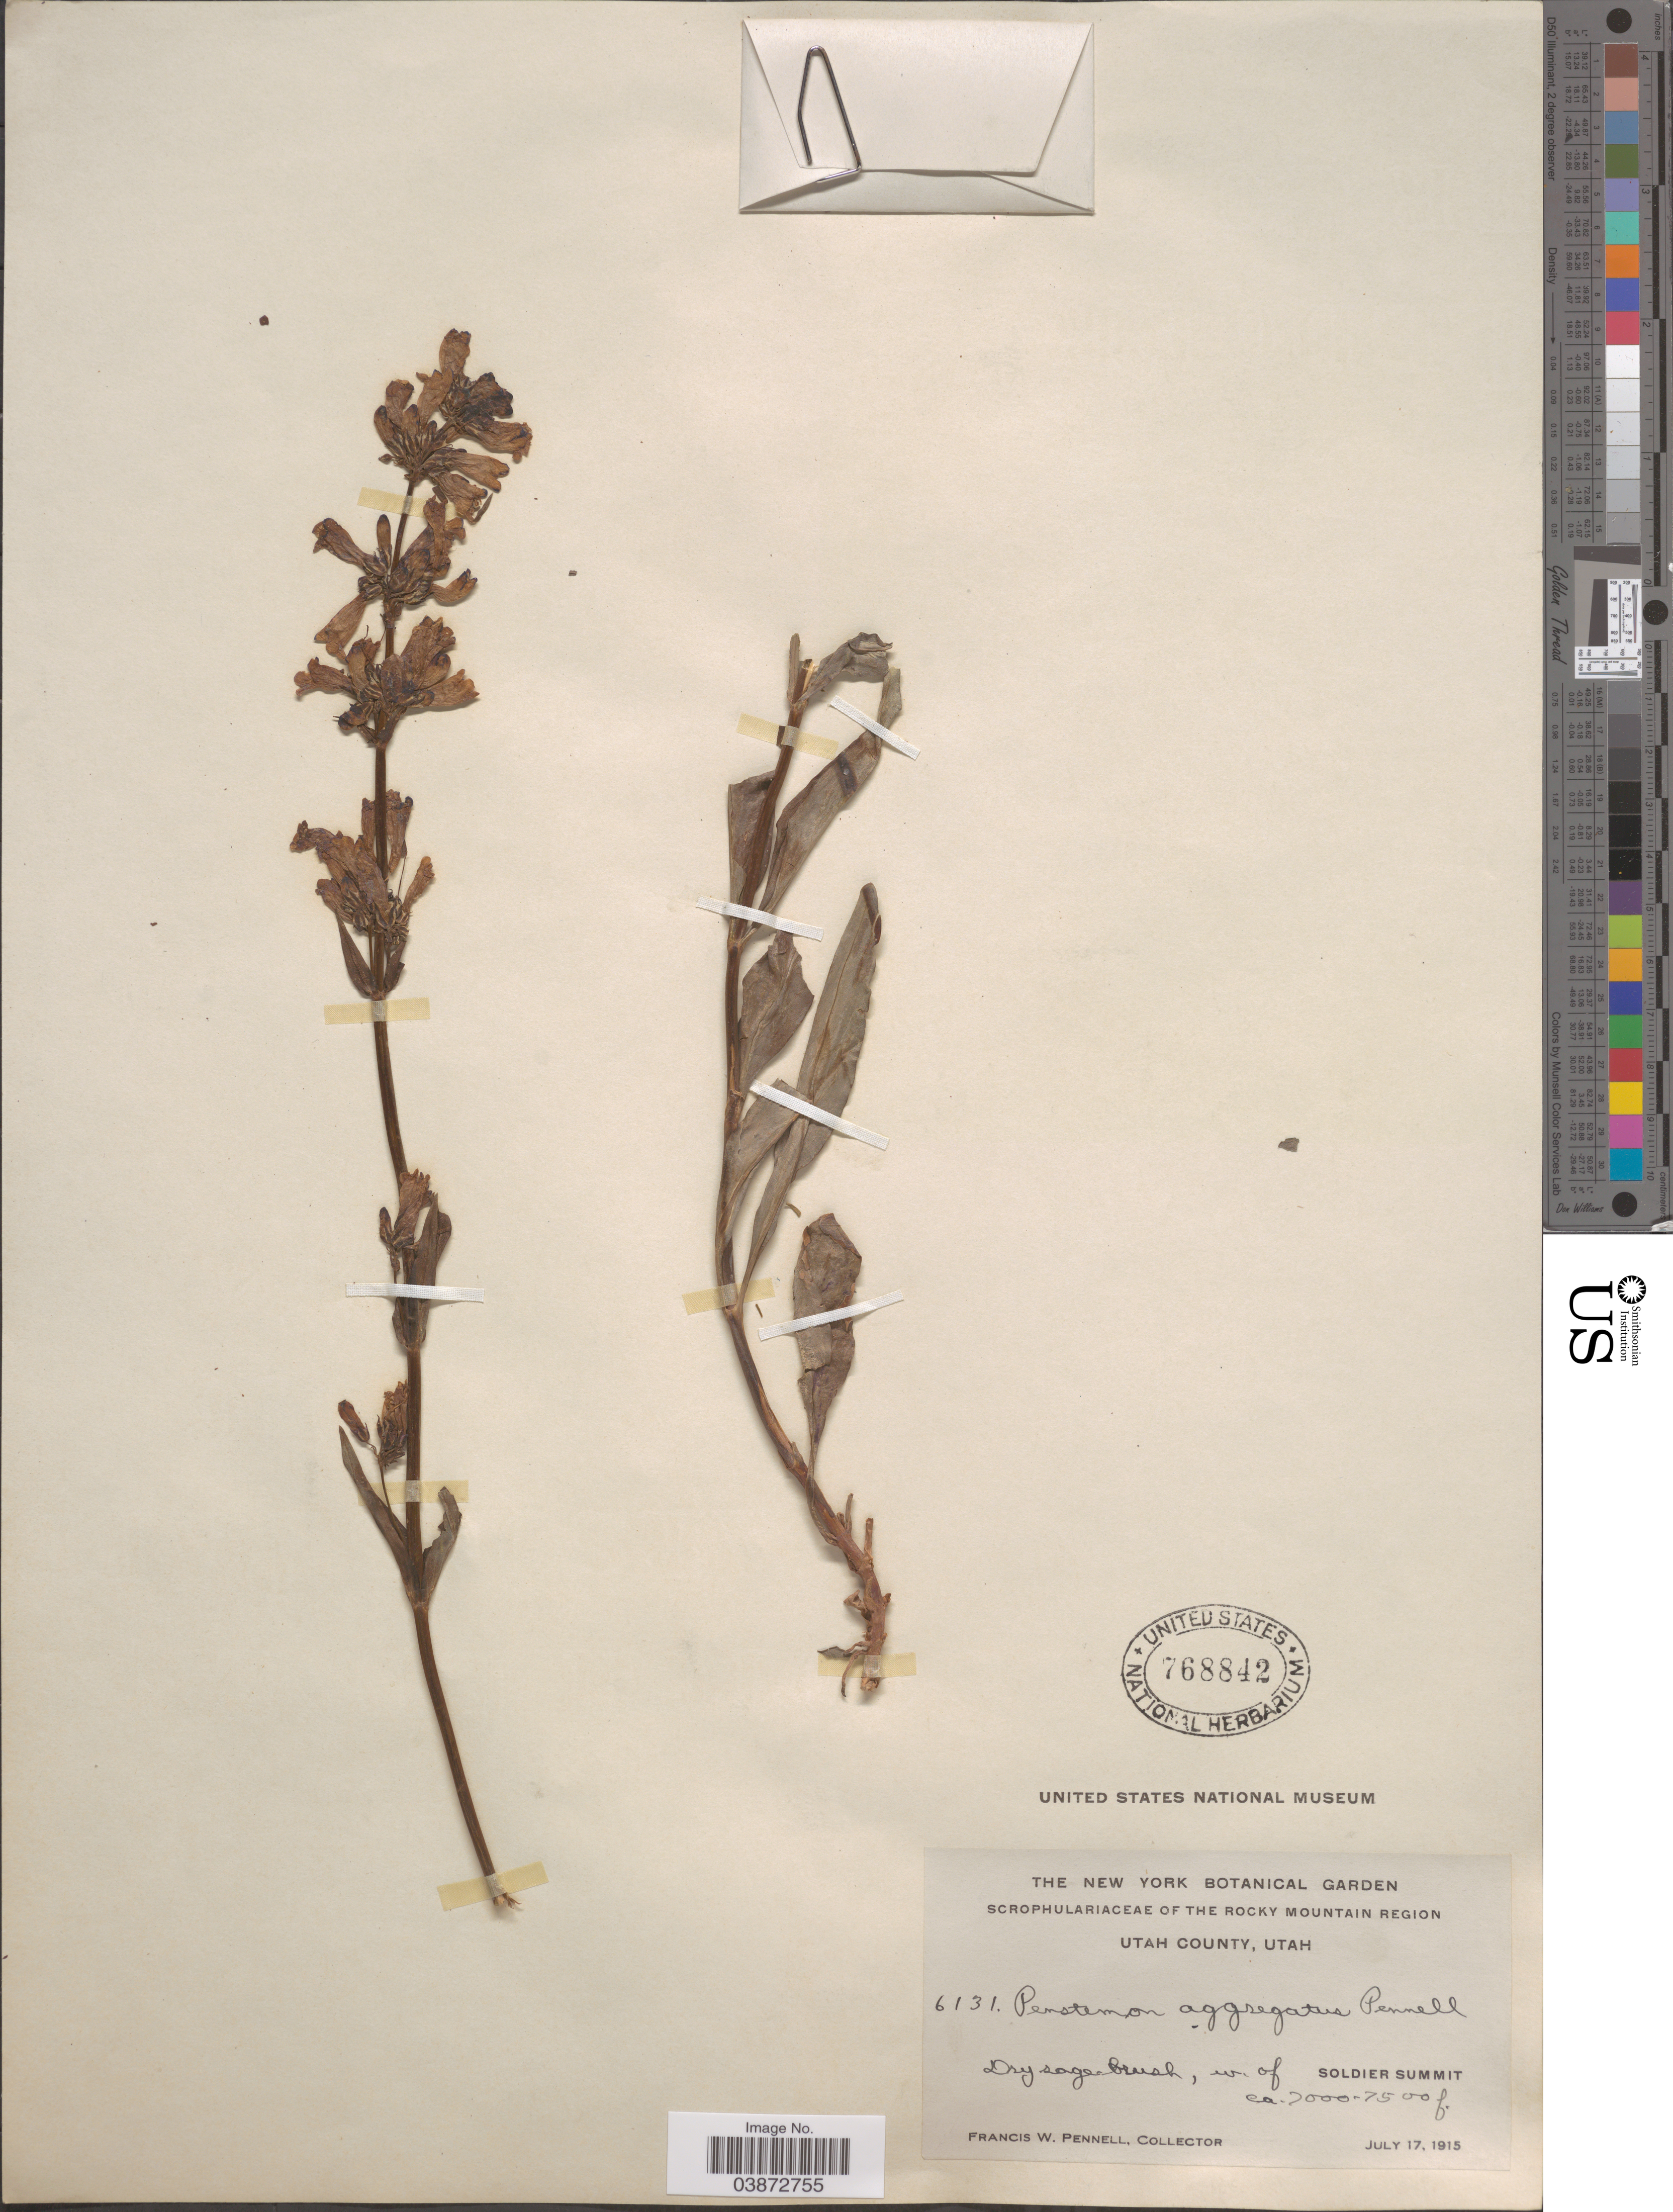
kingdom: Plantae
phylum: Tracheophyta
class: Magnoliopsida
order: Lamiales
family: Plantaginaceae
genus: Penstemon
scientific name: Penstemon aggregatus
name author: Pennell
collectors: F. W. Pennell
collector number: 6131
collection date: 1915-07-17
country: United States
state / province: Utah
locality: The Rocky Mountain Region. Utah County. W. of Soldier Summit.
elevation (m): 2134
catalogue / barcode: US 768842